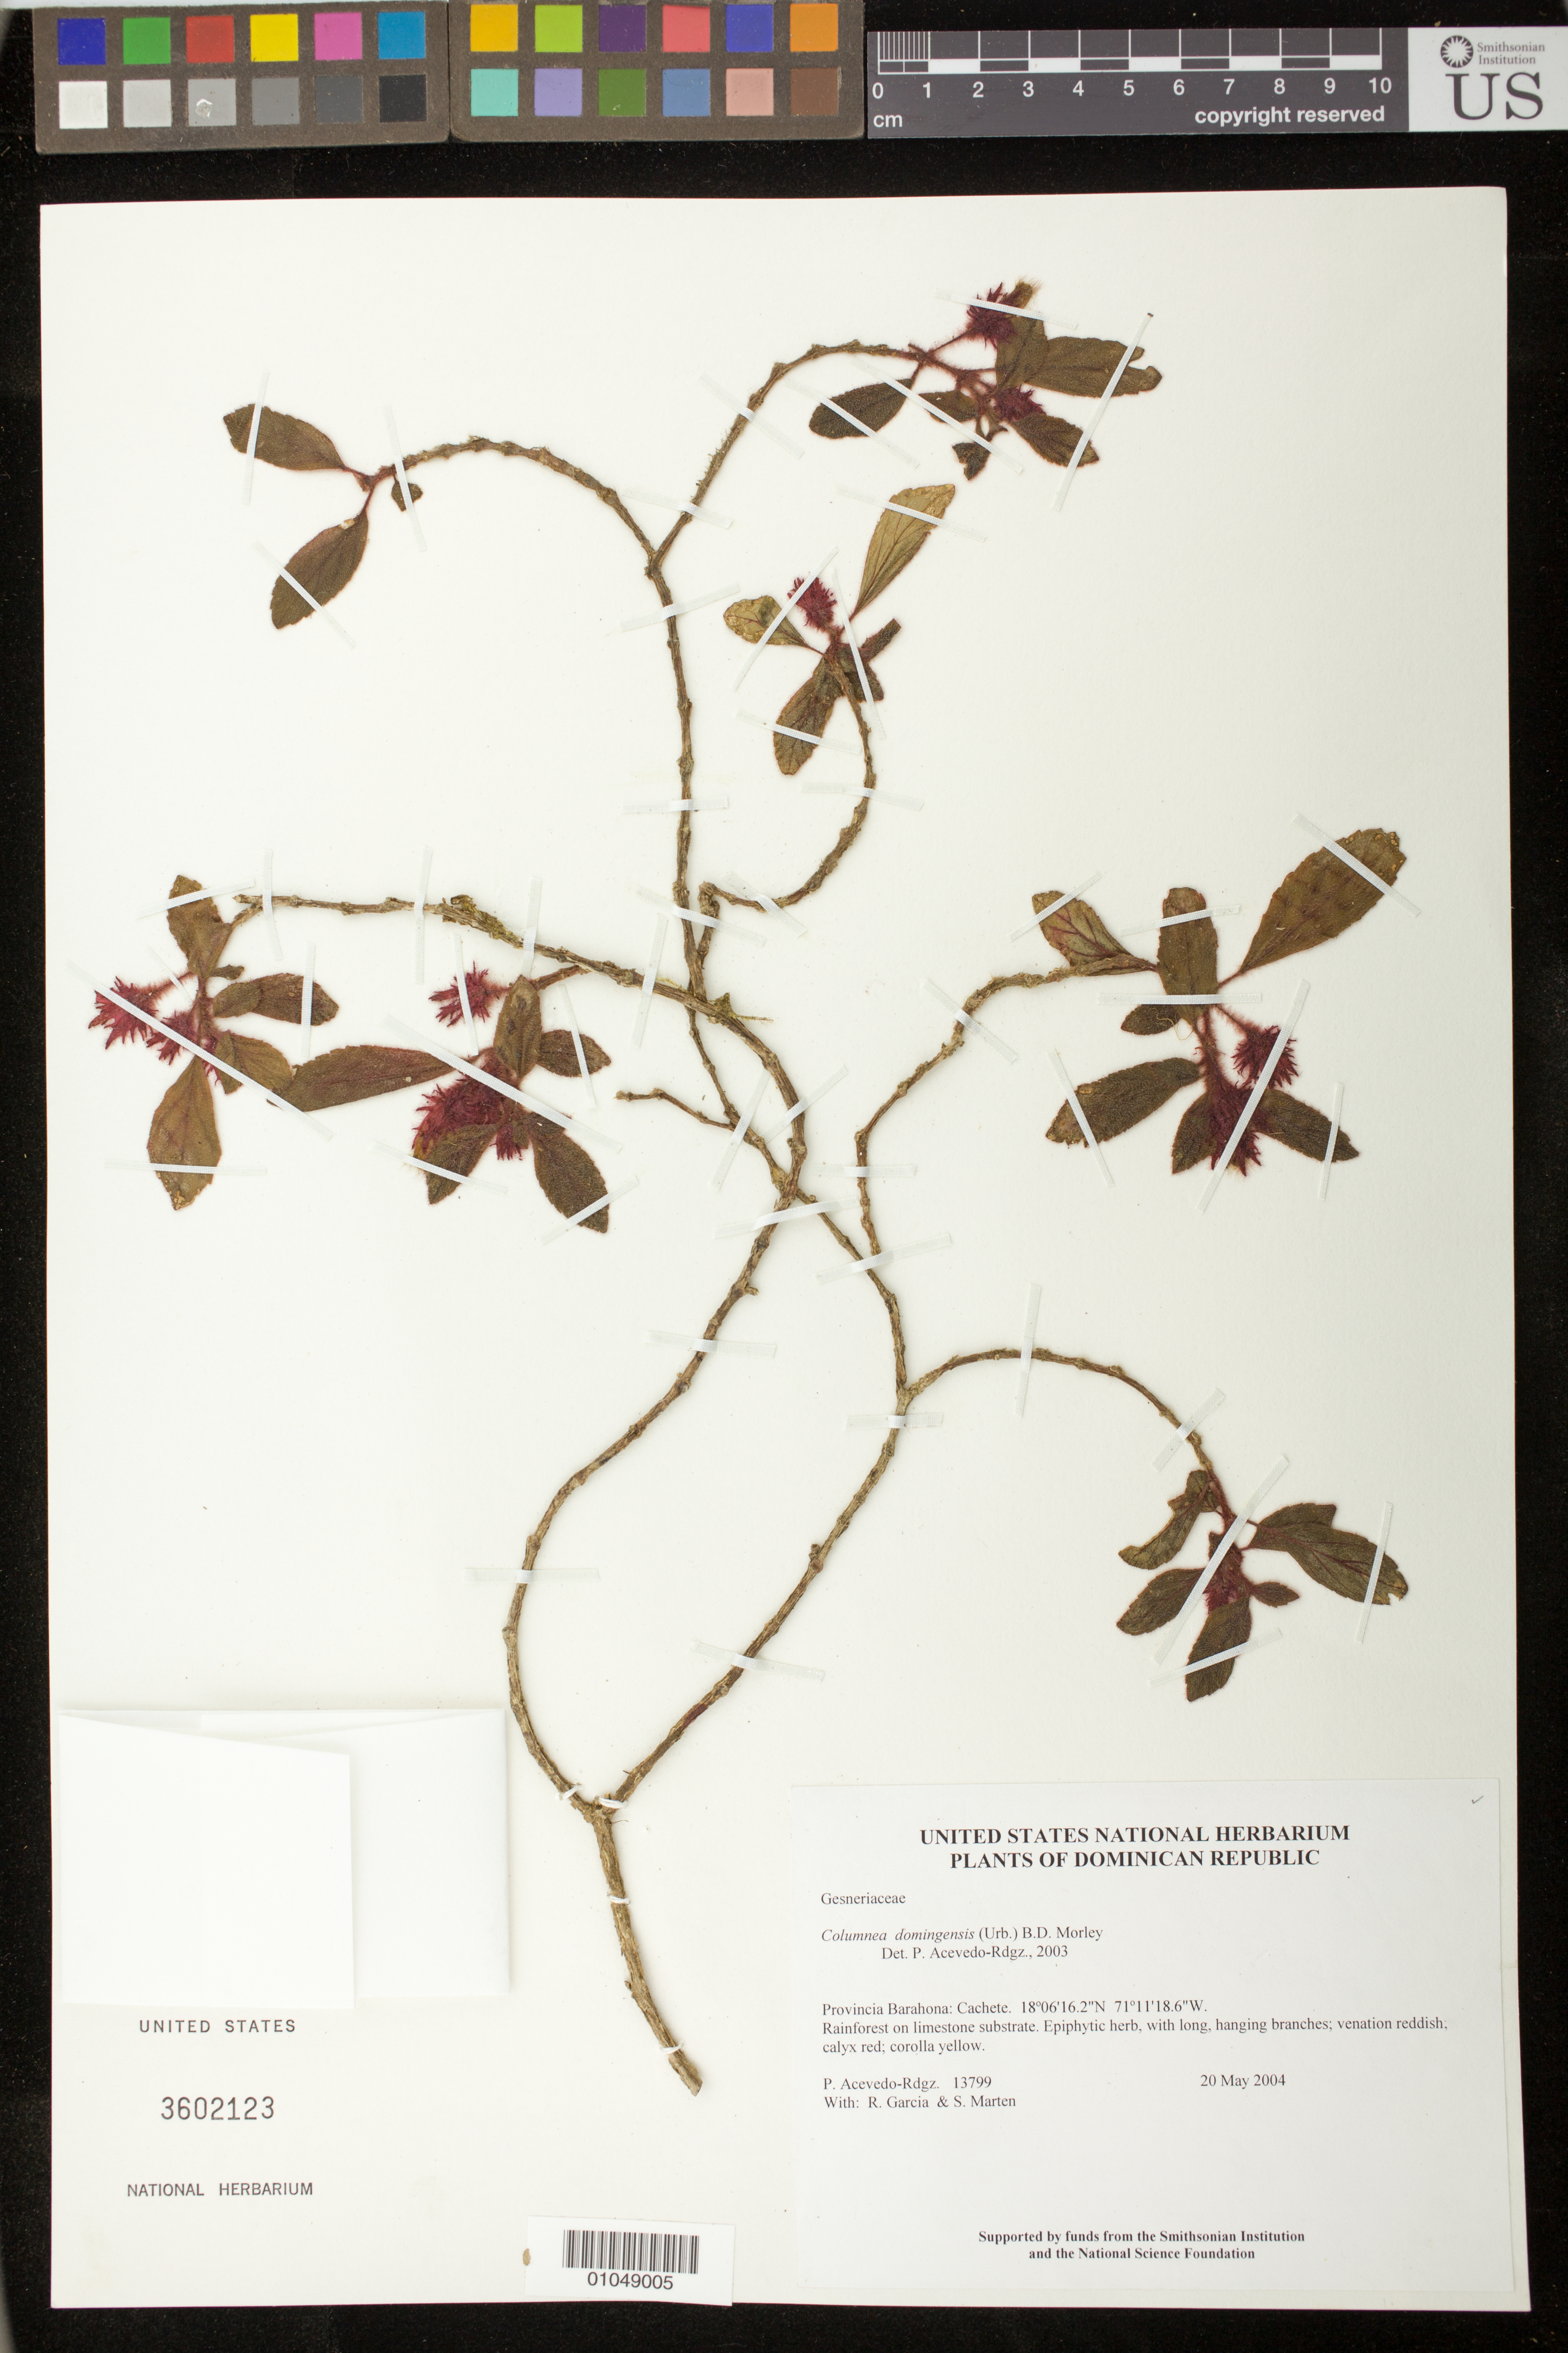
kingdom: Plantae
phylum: Tracheophyta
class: Magnoliopsida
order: Lamiales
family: Gesneriaceae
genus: Columnea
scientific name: Columnea domingensis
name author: (Urb.) B.D. Morley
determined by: Acevedo-Rodríguez, P., (BOT), Smithsonian Institution - National Museum of Natural History (UNITED STATES)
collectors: P. Acevedo-Rodr., R. García & S. Marten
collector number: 13799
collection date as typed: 20 May 2004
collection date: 2004-05-20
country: Dominican Republic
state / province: Barahona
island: Hispaniola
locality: Cachete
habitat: Rainforest on limestone substrate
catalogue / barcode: US 3602123